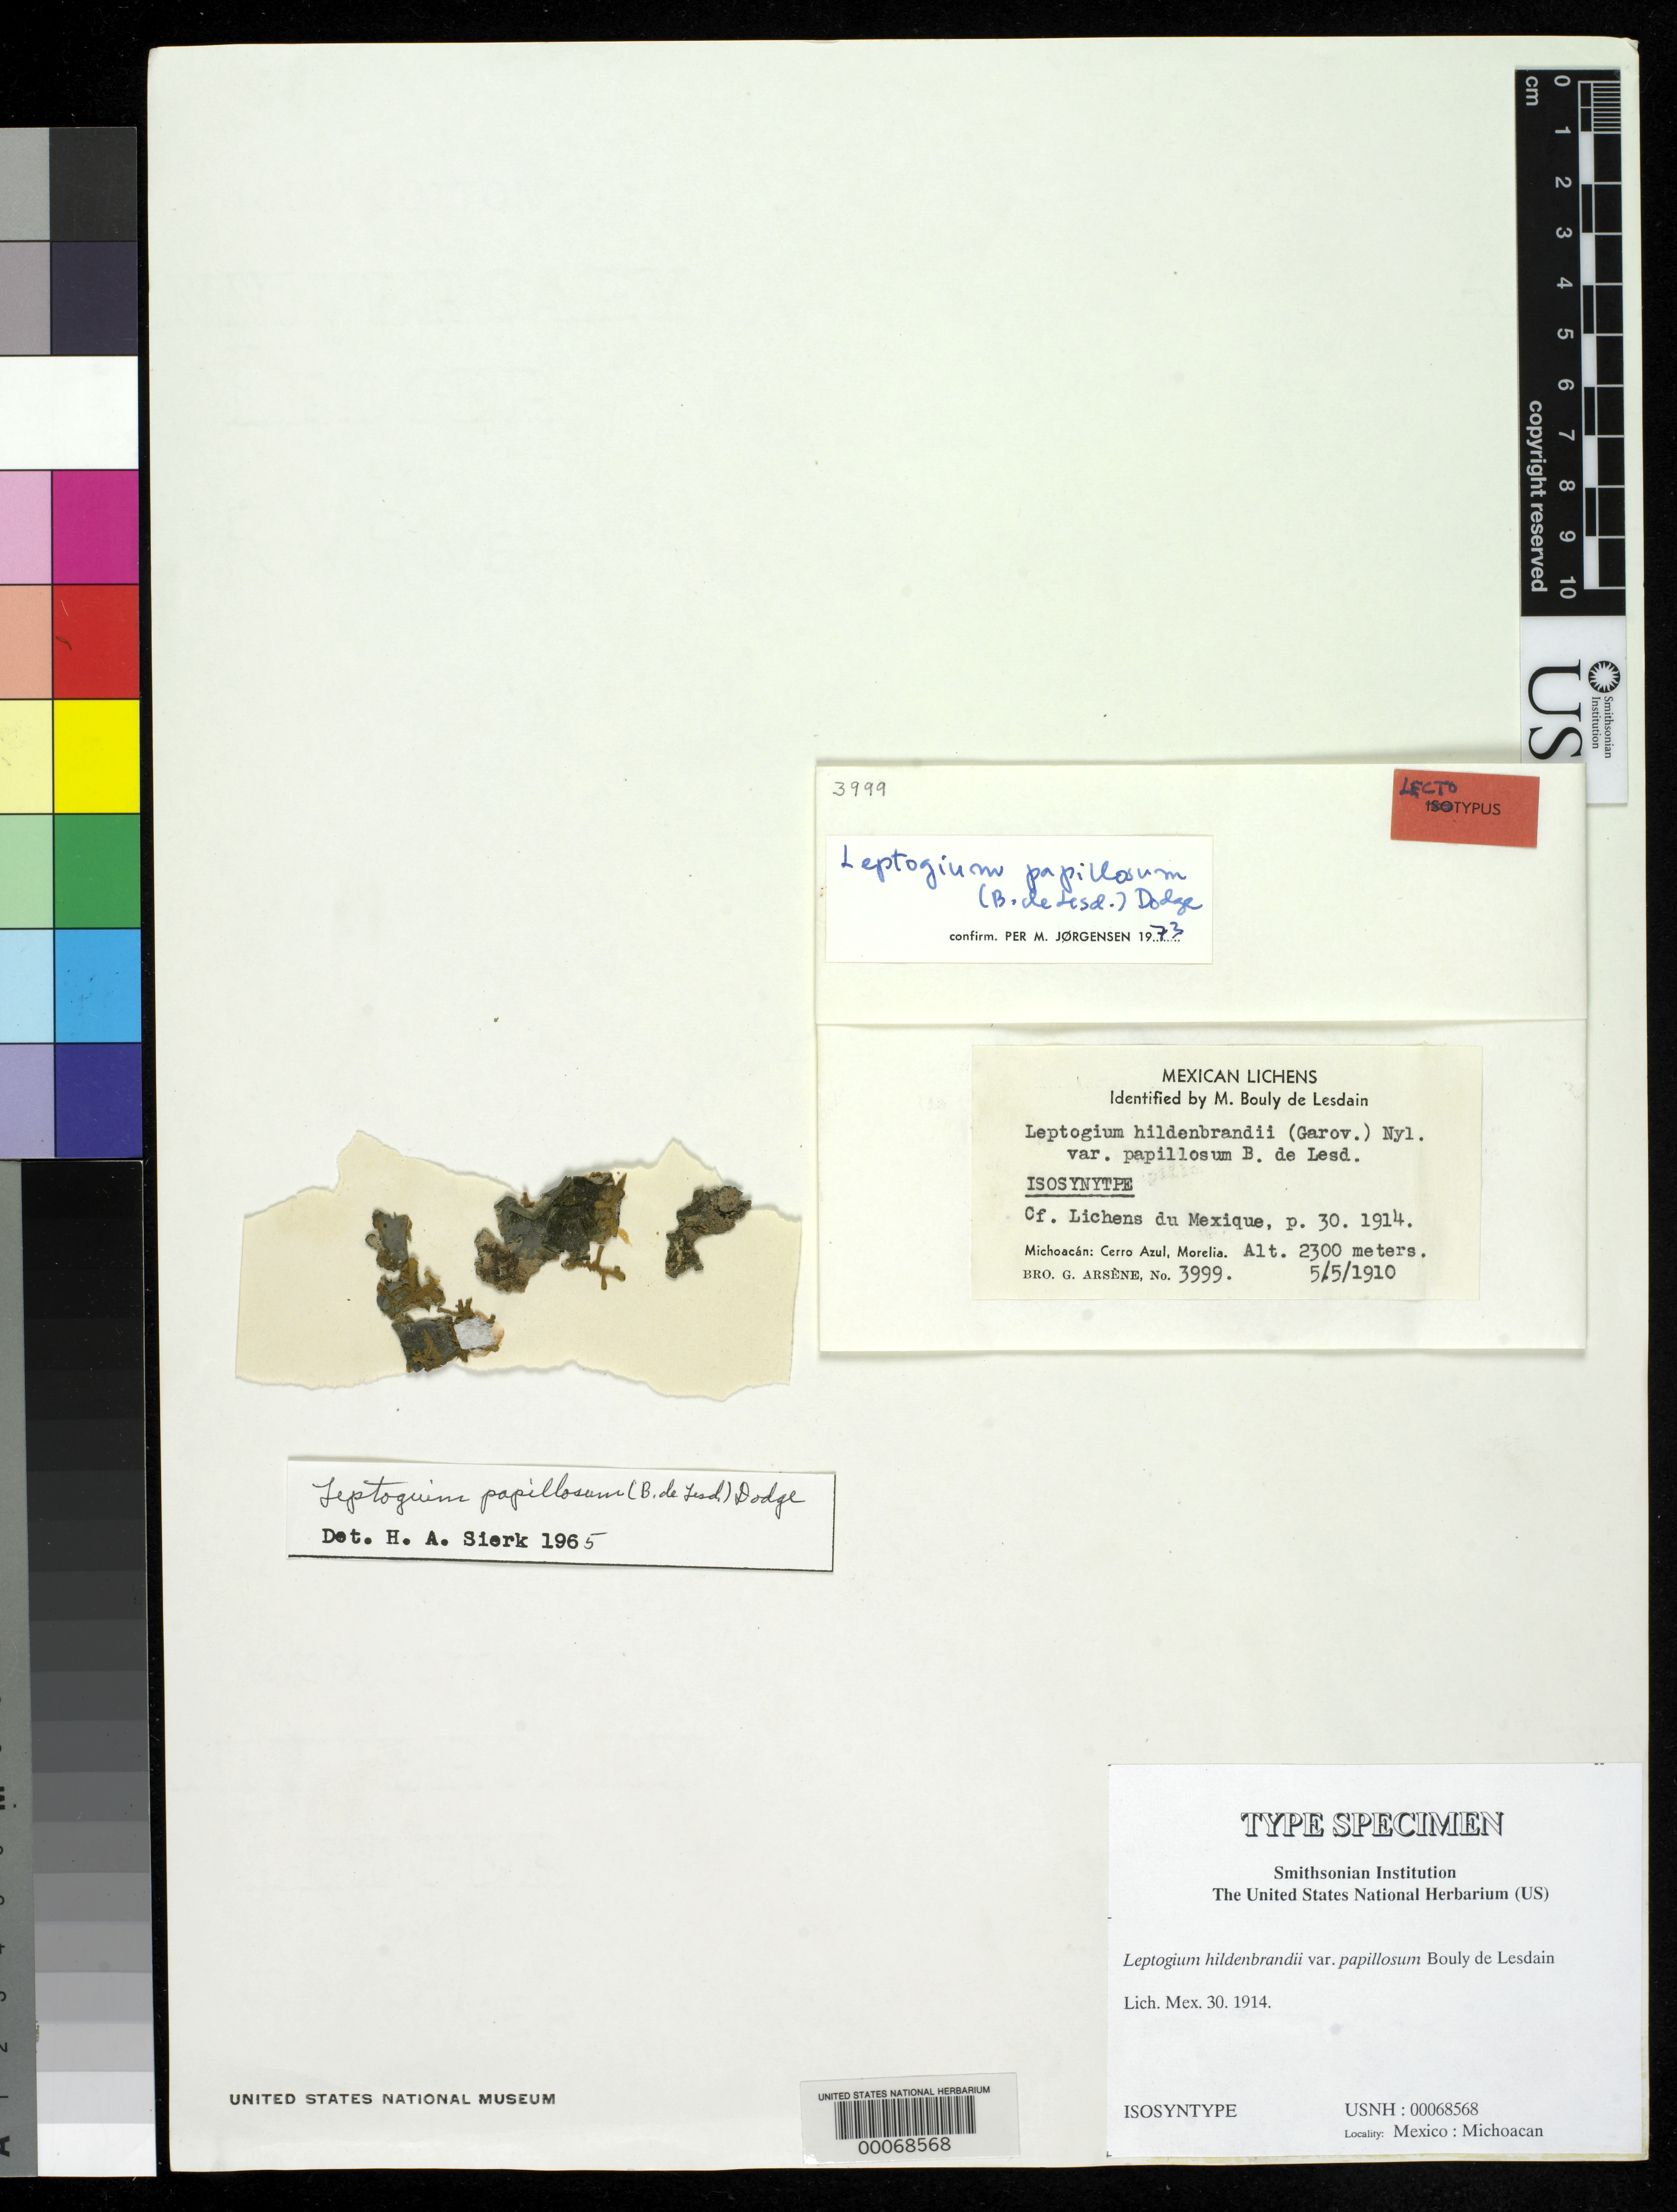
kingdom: Fungi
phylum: Ascomycota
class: Lecanoromycetes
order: Peltigerales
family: Collemataceae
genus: Leptogium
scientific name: Leptogium hildenbrandii var. papillosum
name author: B. de Lesd.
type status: Isosyntype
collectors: Bro. G. Arsène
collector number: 3999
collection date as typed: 05 May 1910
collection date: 1910-05-05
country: Mexico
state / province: Michoacán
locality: Cerro Azul, Morelia.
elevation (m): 2300